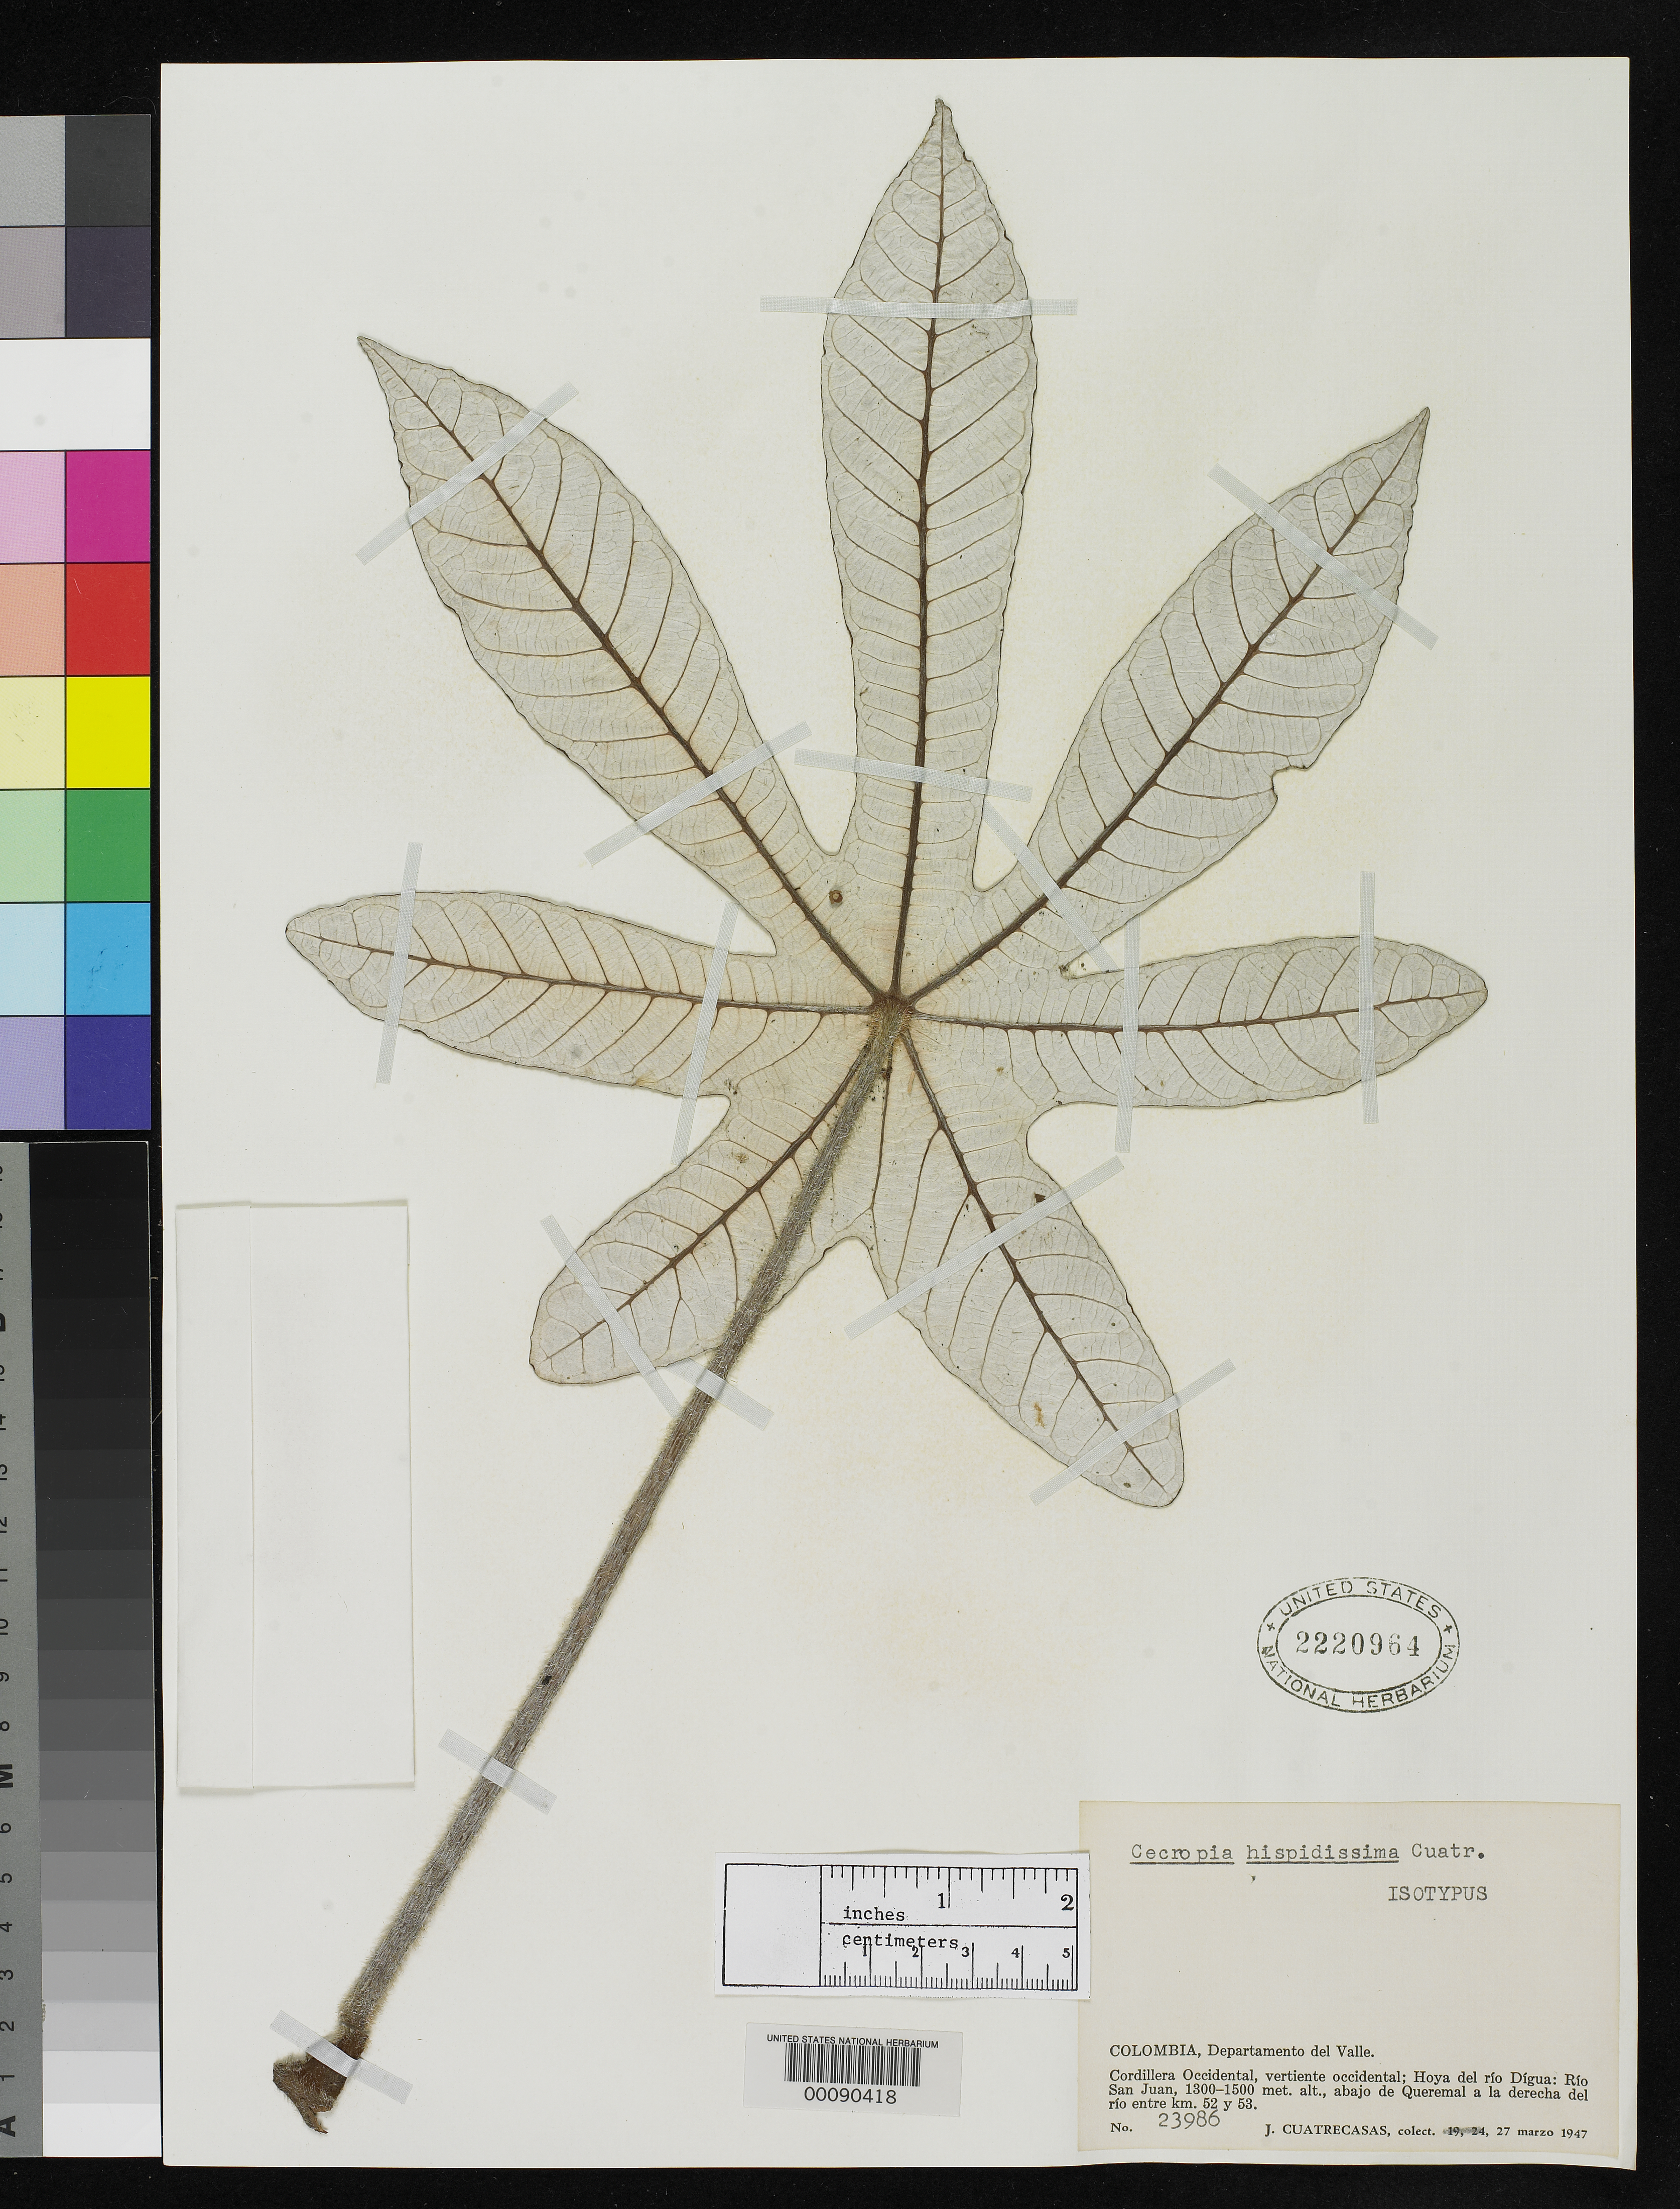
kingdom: Plantae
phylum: Tracheophyta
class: Magnoliopsida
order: Rosales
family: Urticaceae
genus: Cecropia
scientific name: Cecropia hispidissima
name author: Cuatrec.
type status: Isotype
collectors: J. Cuatrecasas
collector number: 23986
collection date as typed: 27 Mar 1947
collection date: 1947-03-27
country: Colombia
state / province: Valle del Cauca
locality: Hoya de La Digua, Rio San Juan, Queremal a la Derecha del Rio entre km 52 y 53.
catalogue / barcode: US 2220964